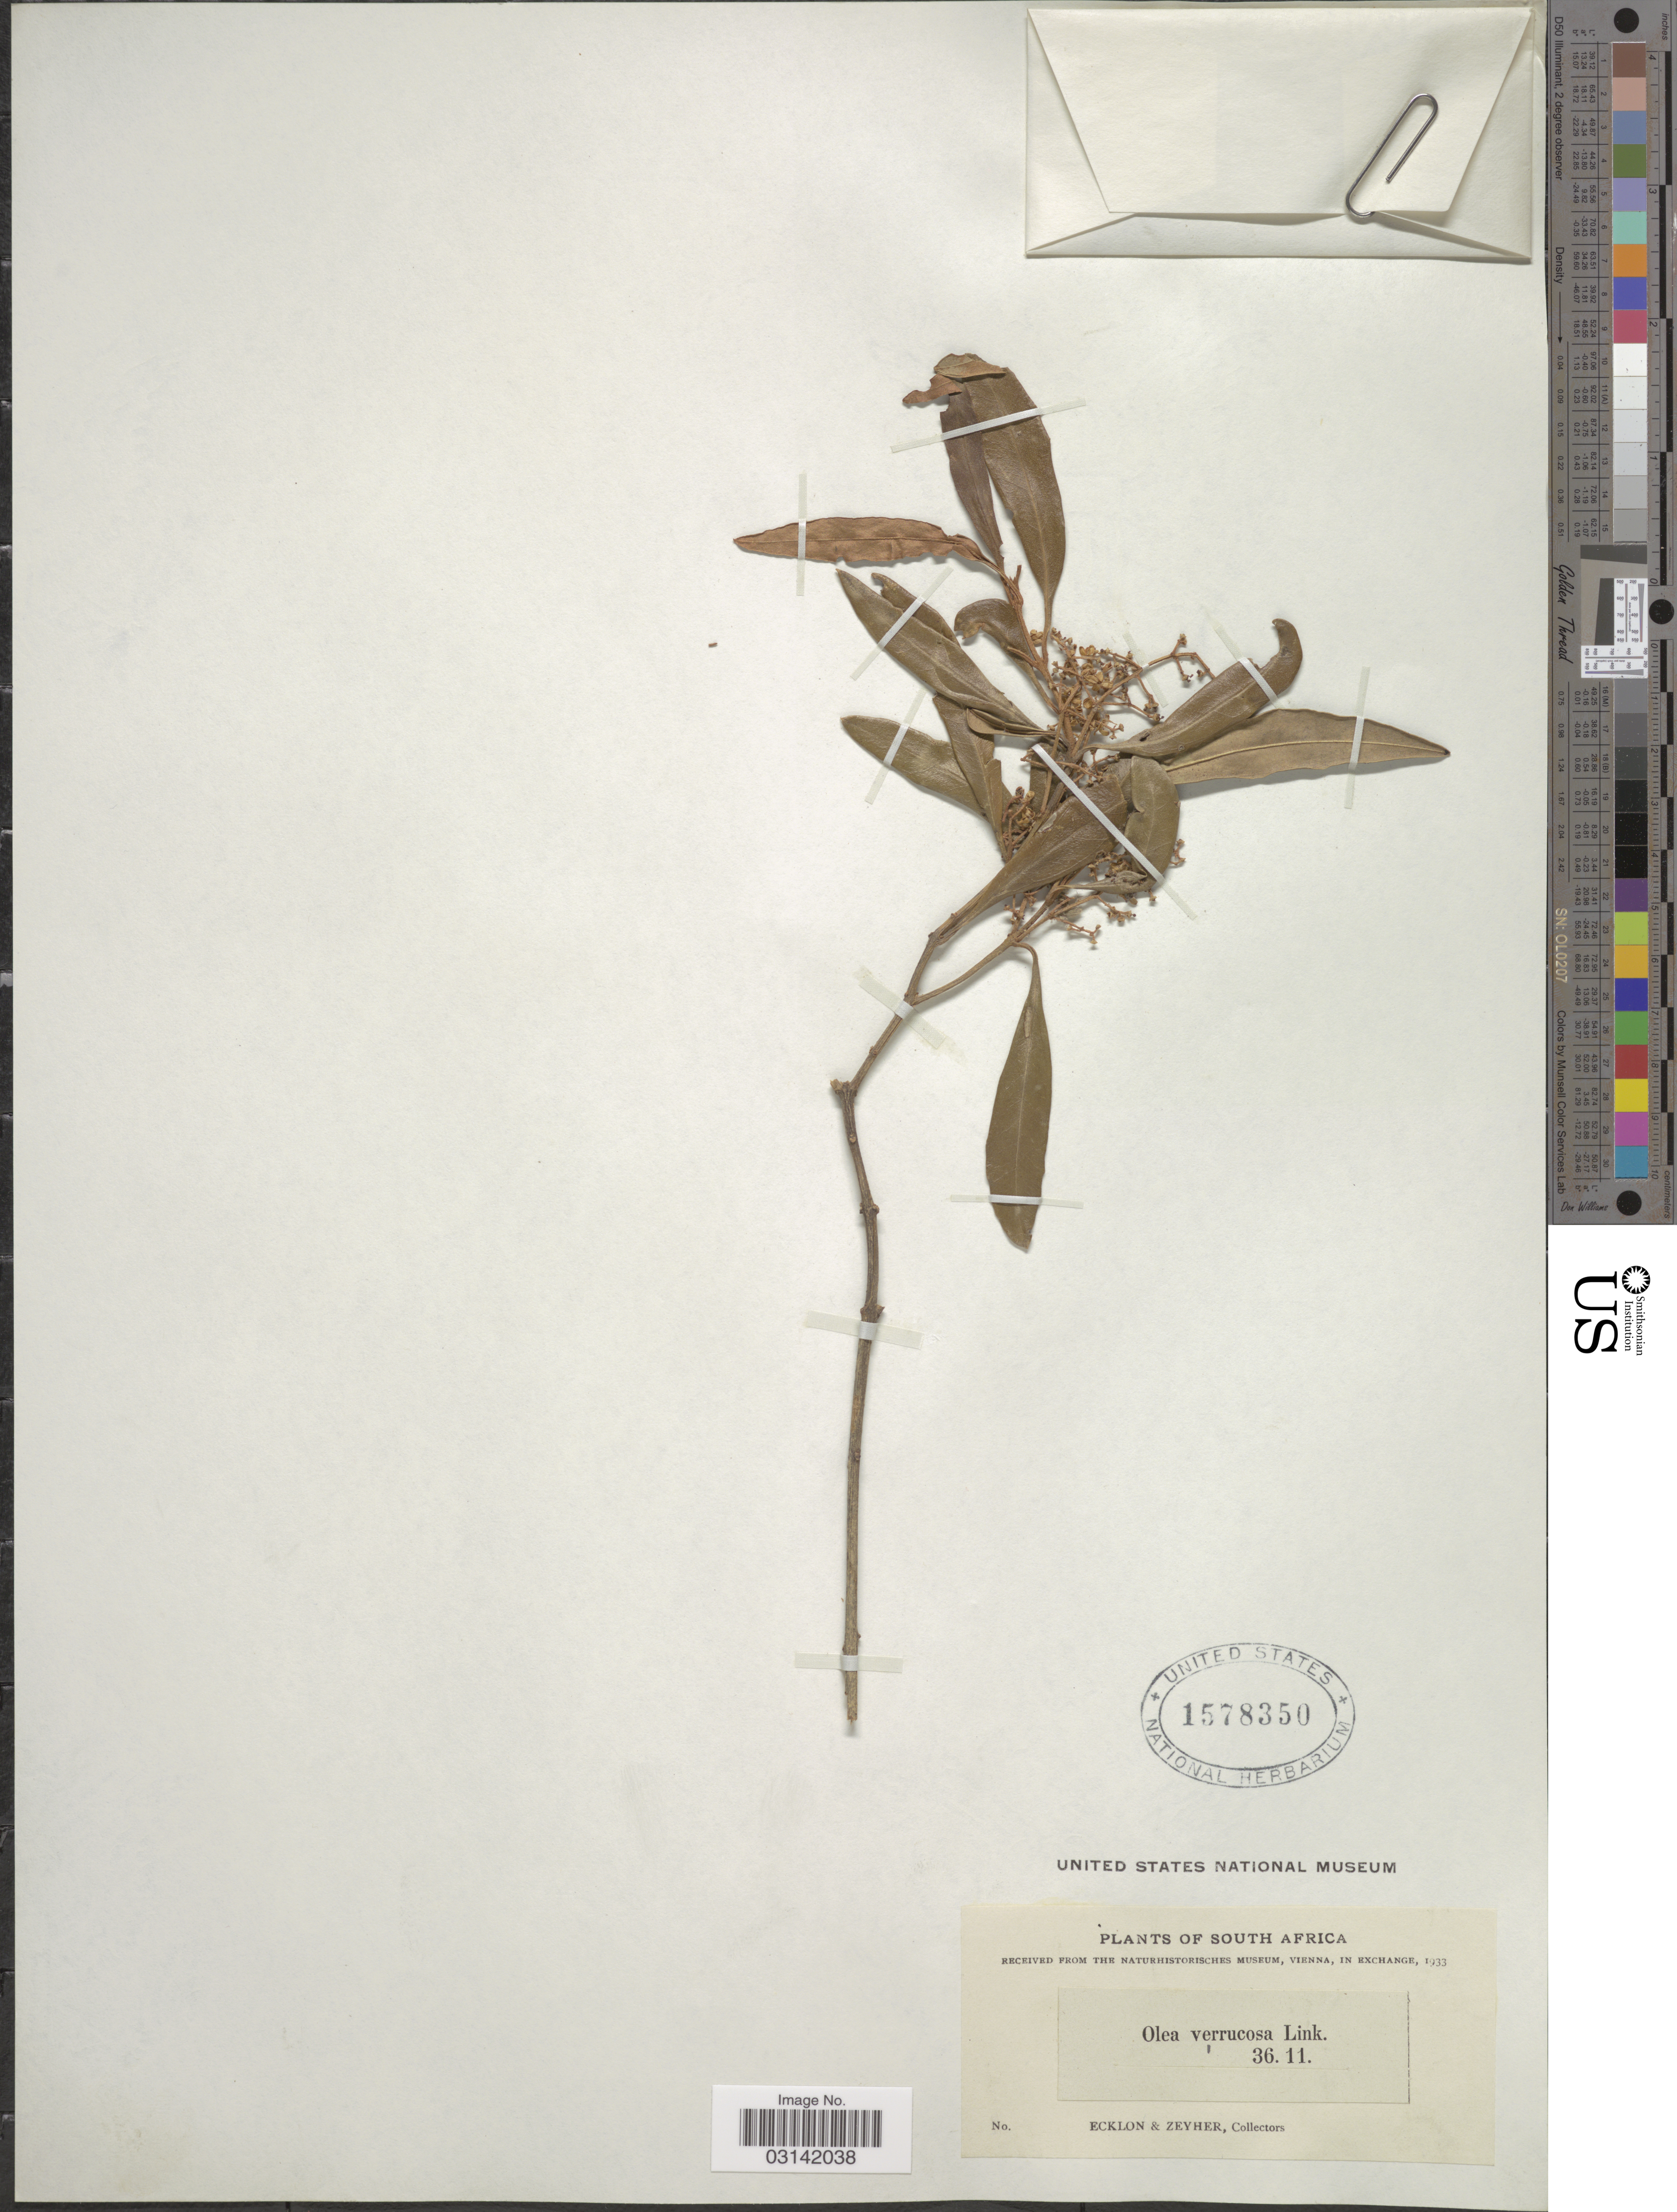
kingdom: Plantae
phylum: Tracheophyta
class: Magnoliopsida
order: Lamiales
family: Oleaceae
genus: Olea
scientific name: Olea verrucosa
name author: (Willd.) Link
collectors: -. Ecklon & -. Zeyher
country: South Africa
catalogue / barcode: US 1578350